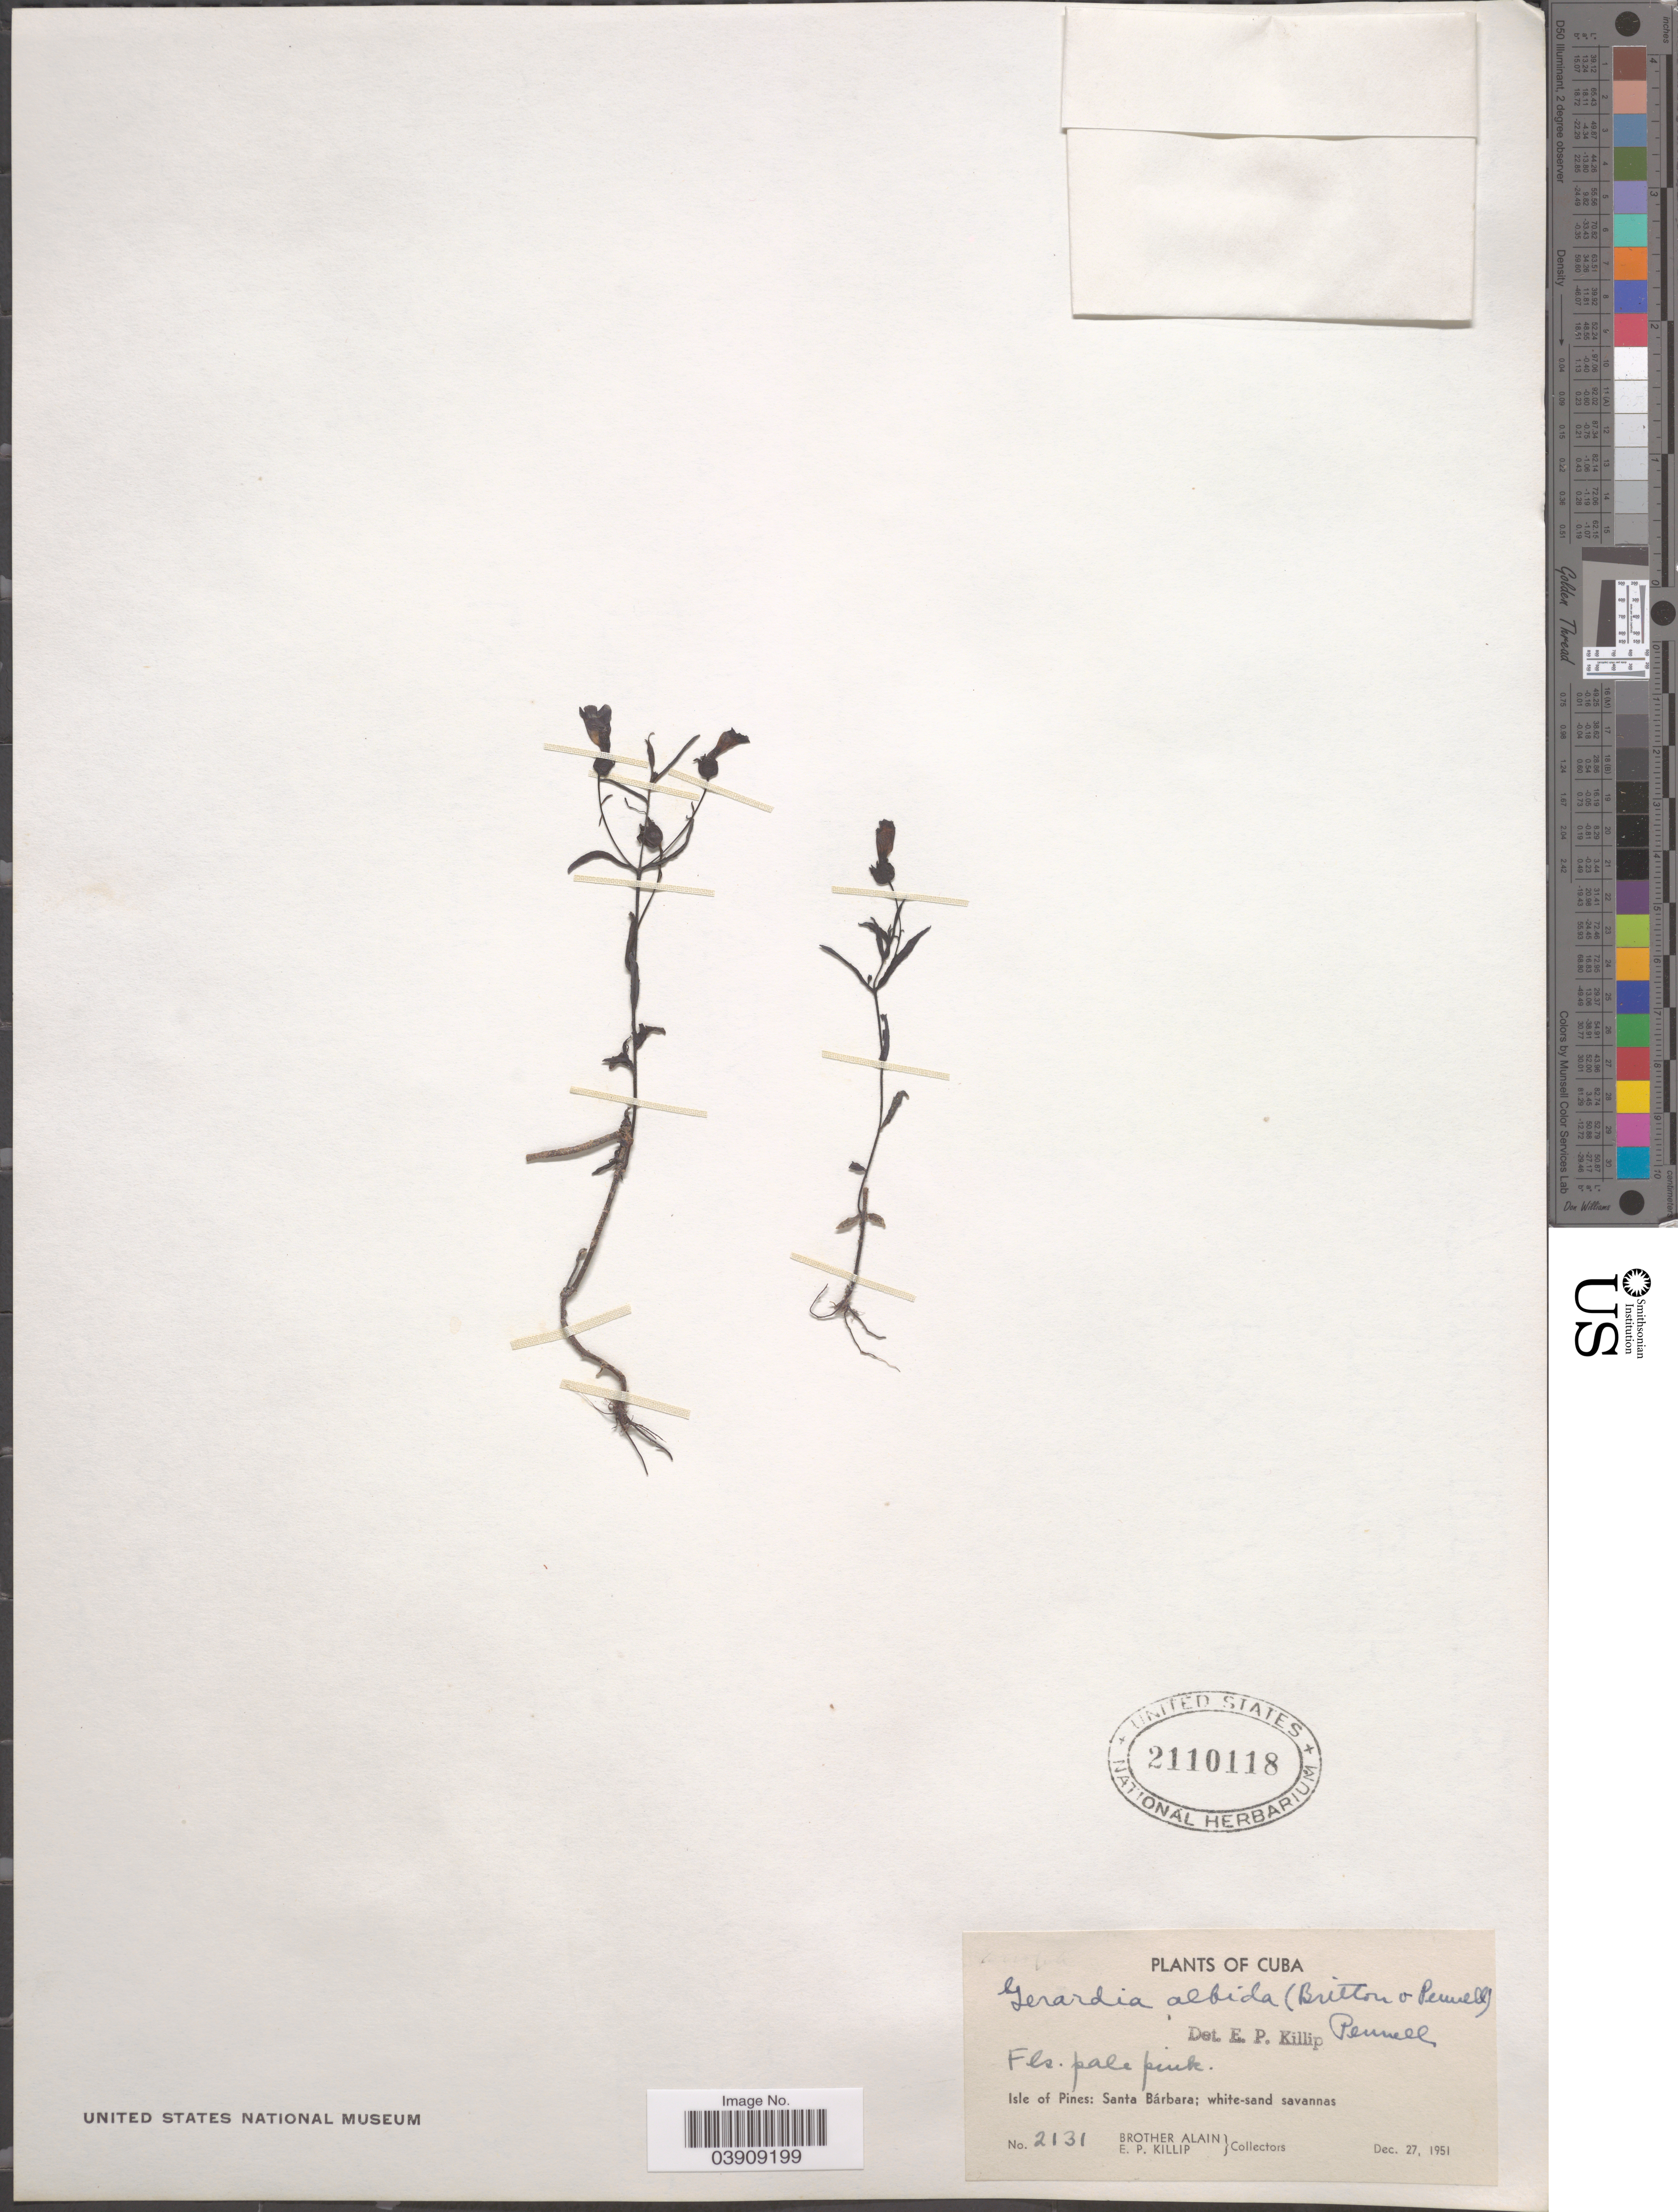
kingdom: Plantae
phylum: Tracheophyta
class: Magnoliopsida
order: Lamiales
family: Orobanchaceae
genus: Gerardia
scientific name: Gerardia albida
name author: (Britton & Pennell) Pennell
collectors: Alain & E. P. Killip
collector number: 2131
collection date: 1951-12-27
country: Cuba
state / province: Isla de la Juventud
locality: Isle of Pines: Santa Bárbara.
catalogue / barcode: US 2110118